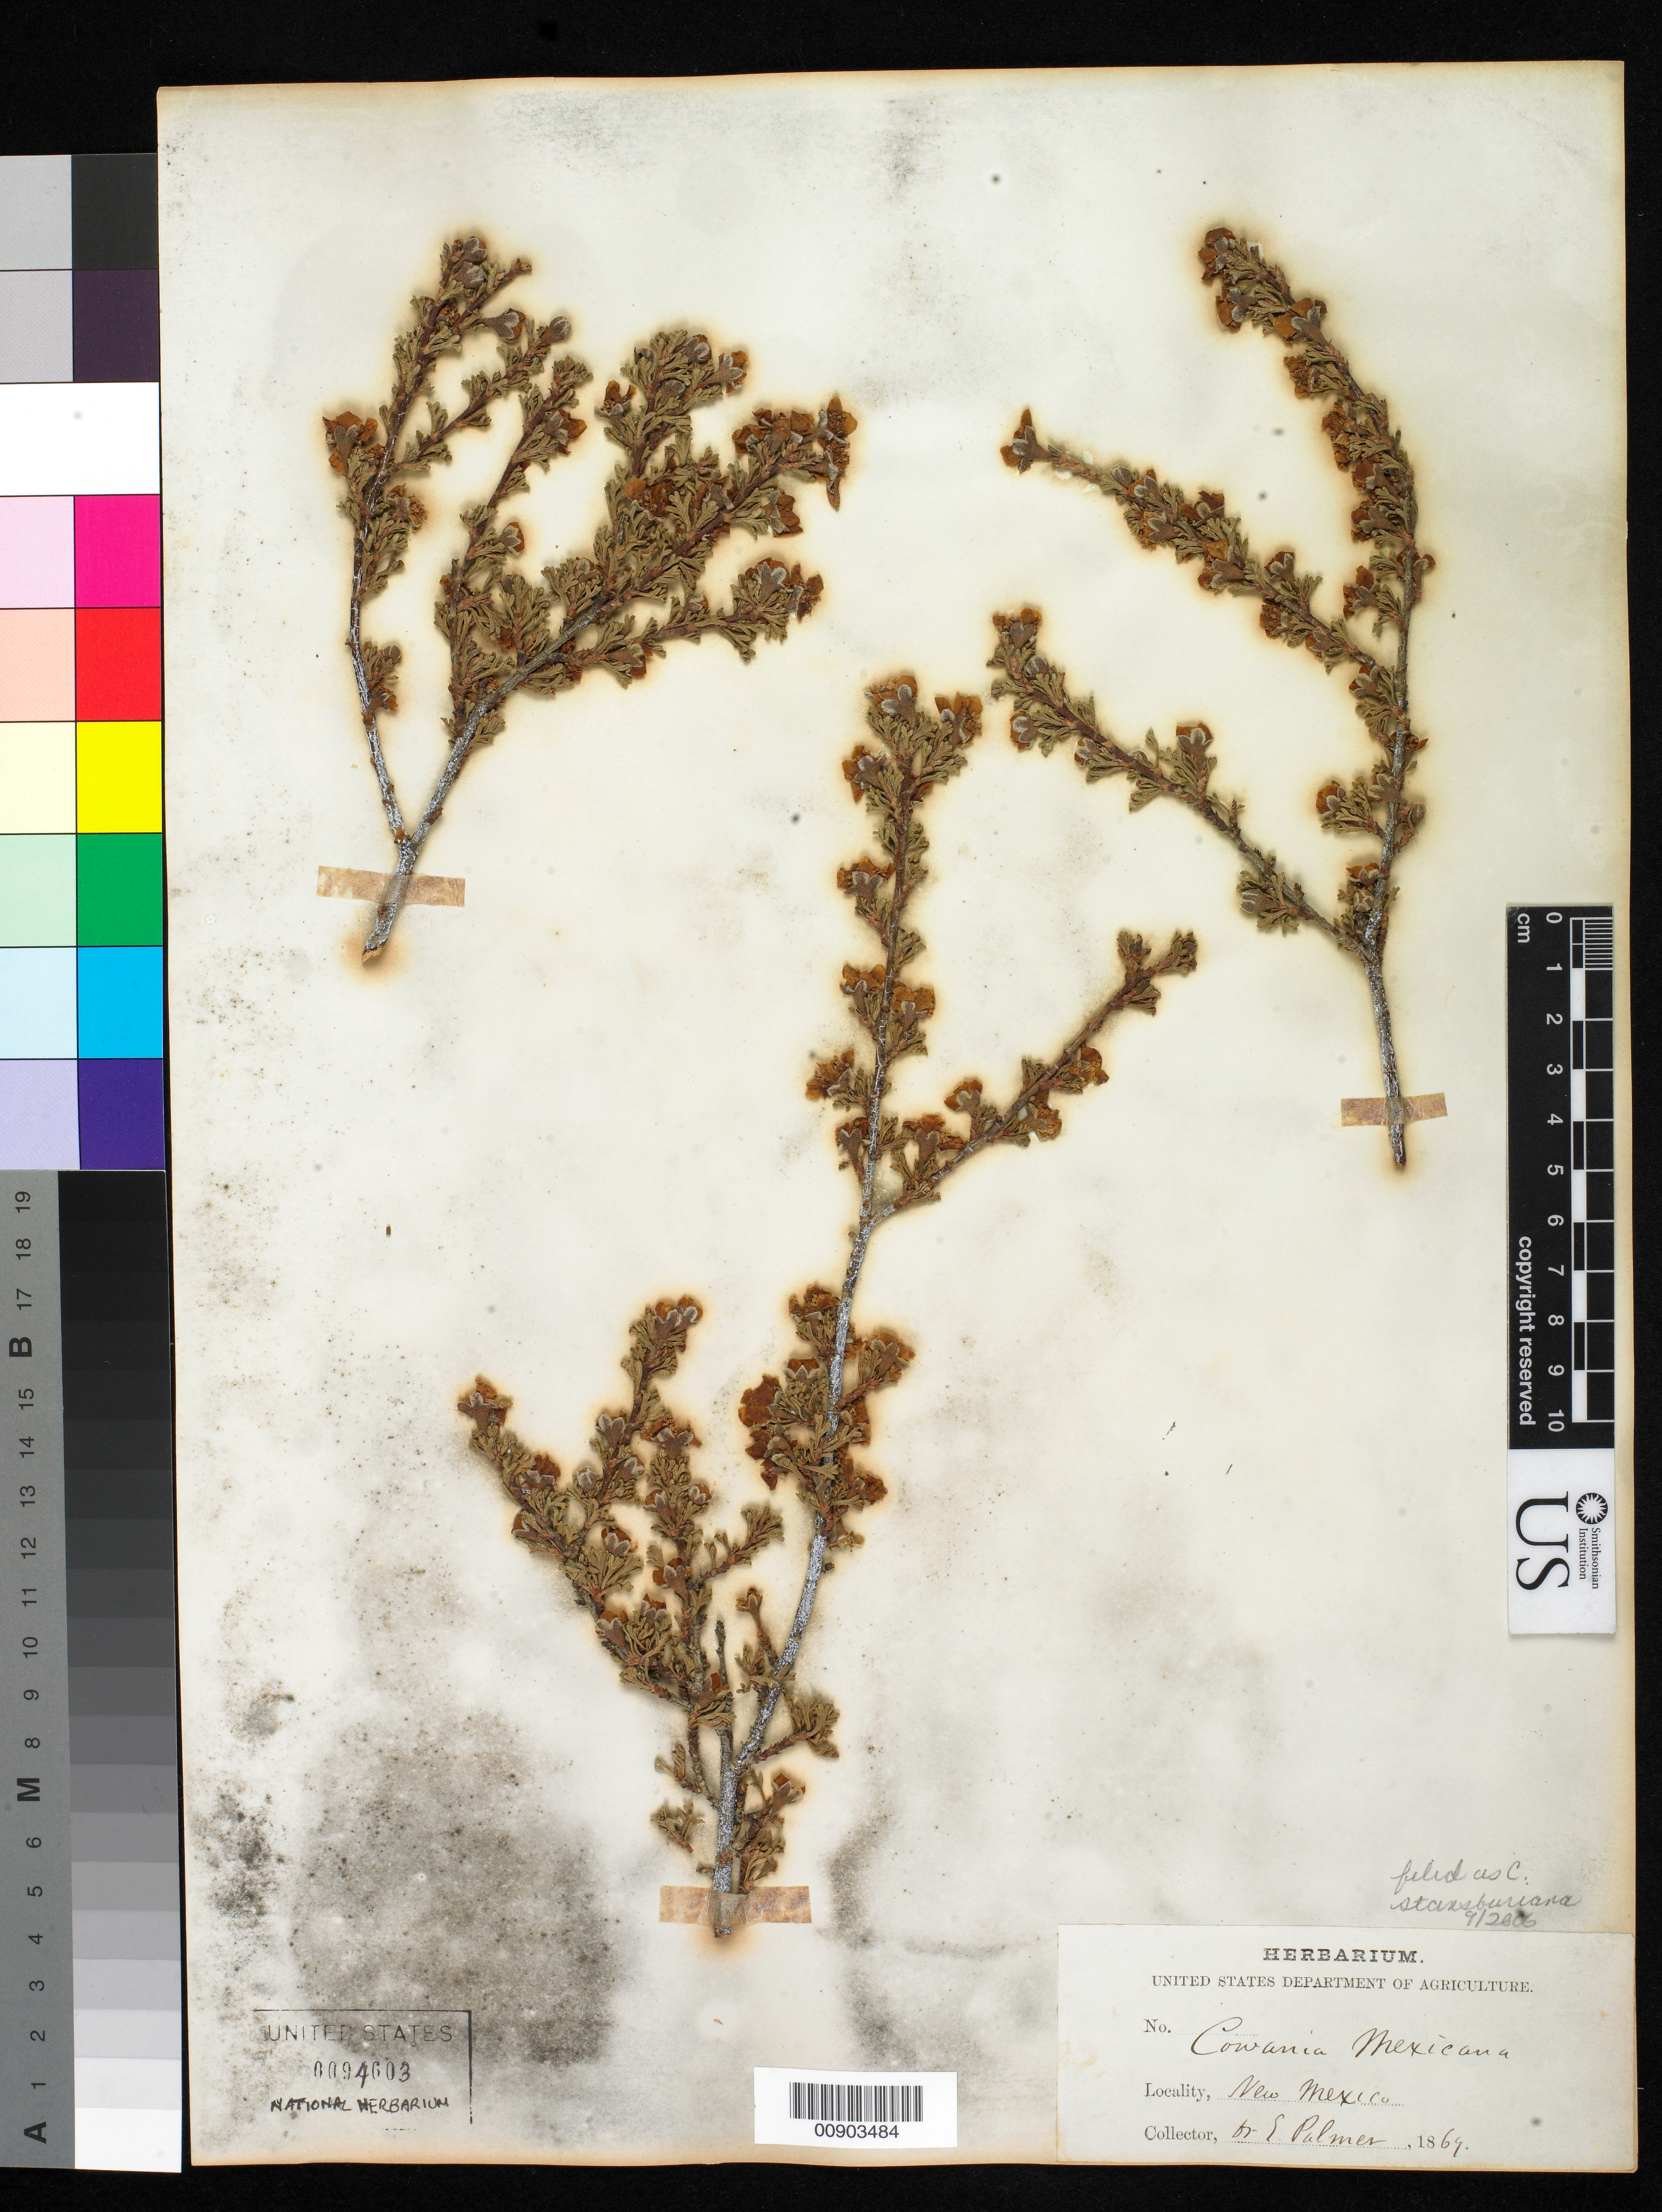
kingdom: Plantae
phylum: Tracheophyta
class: Magnoliopsida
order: Rosales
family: Rosaceae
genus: Purshia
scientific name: Purshia stansburyana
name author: (Torr.) Henrickson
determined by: Strong, Mark T., (BOT), Smithsonian Institution - National Museum of Natural History (UNITED STATES)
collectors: E. Palmer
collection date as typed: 1869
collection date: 1869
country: United States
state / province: New Mexico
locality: New Mexico.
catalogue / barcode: US 94603